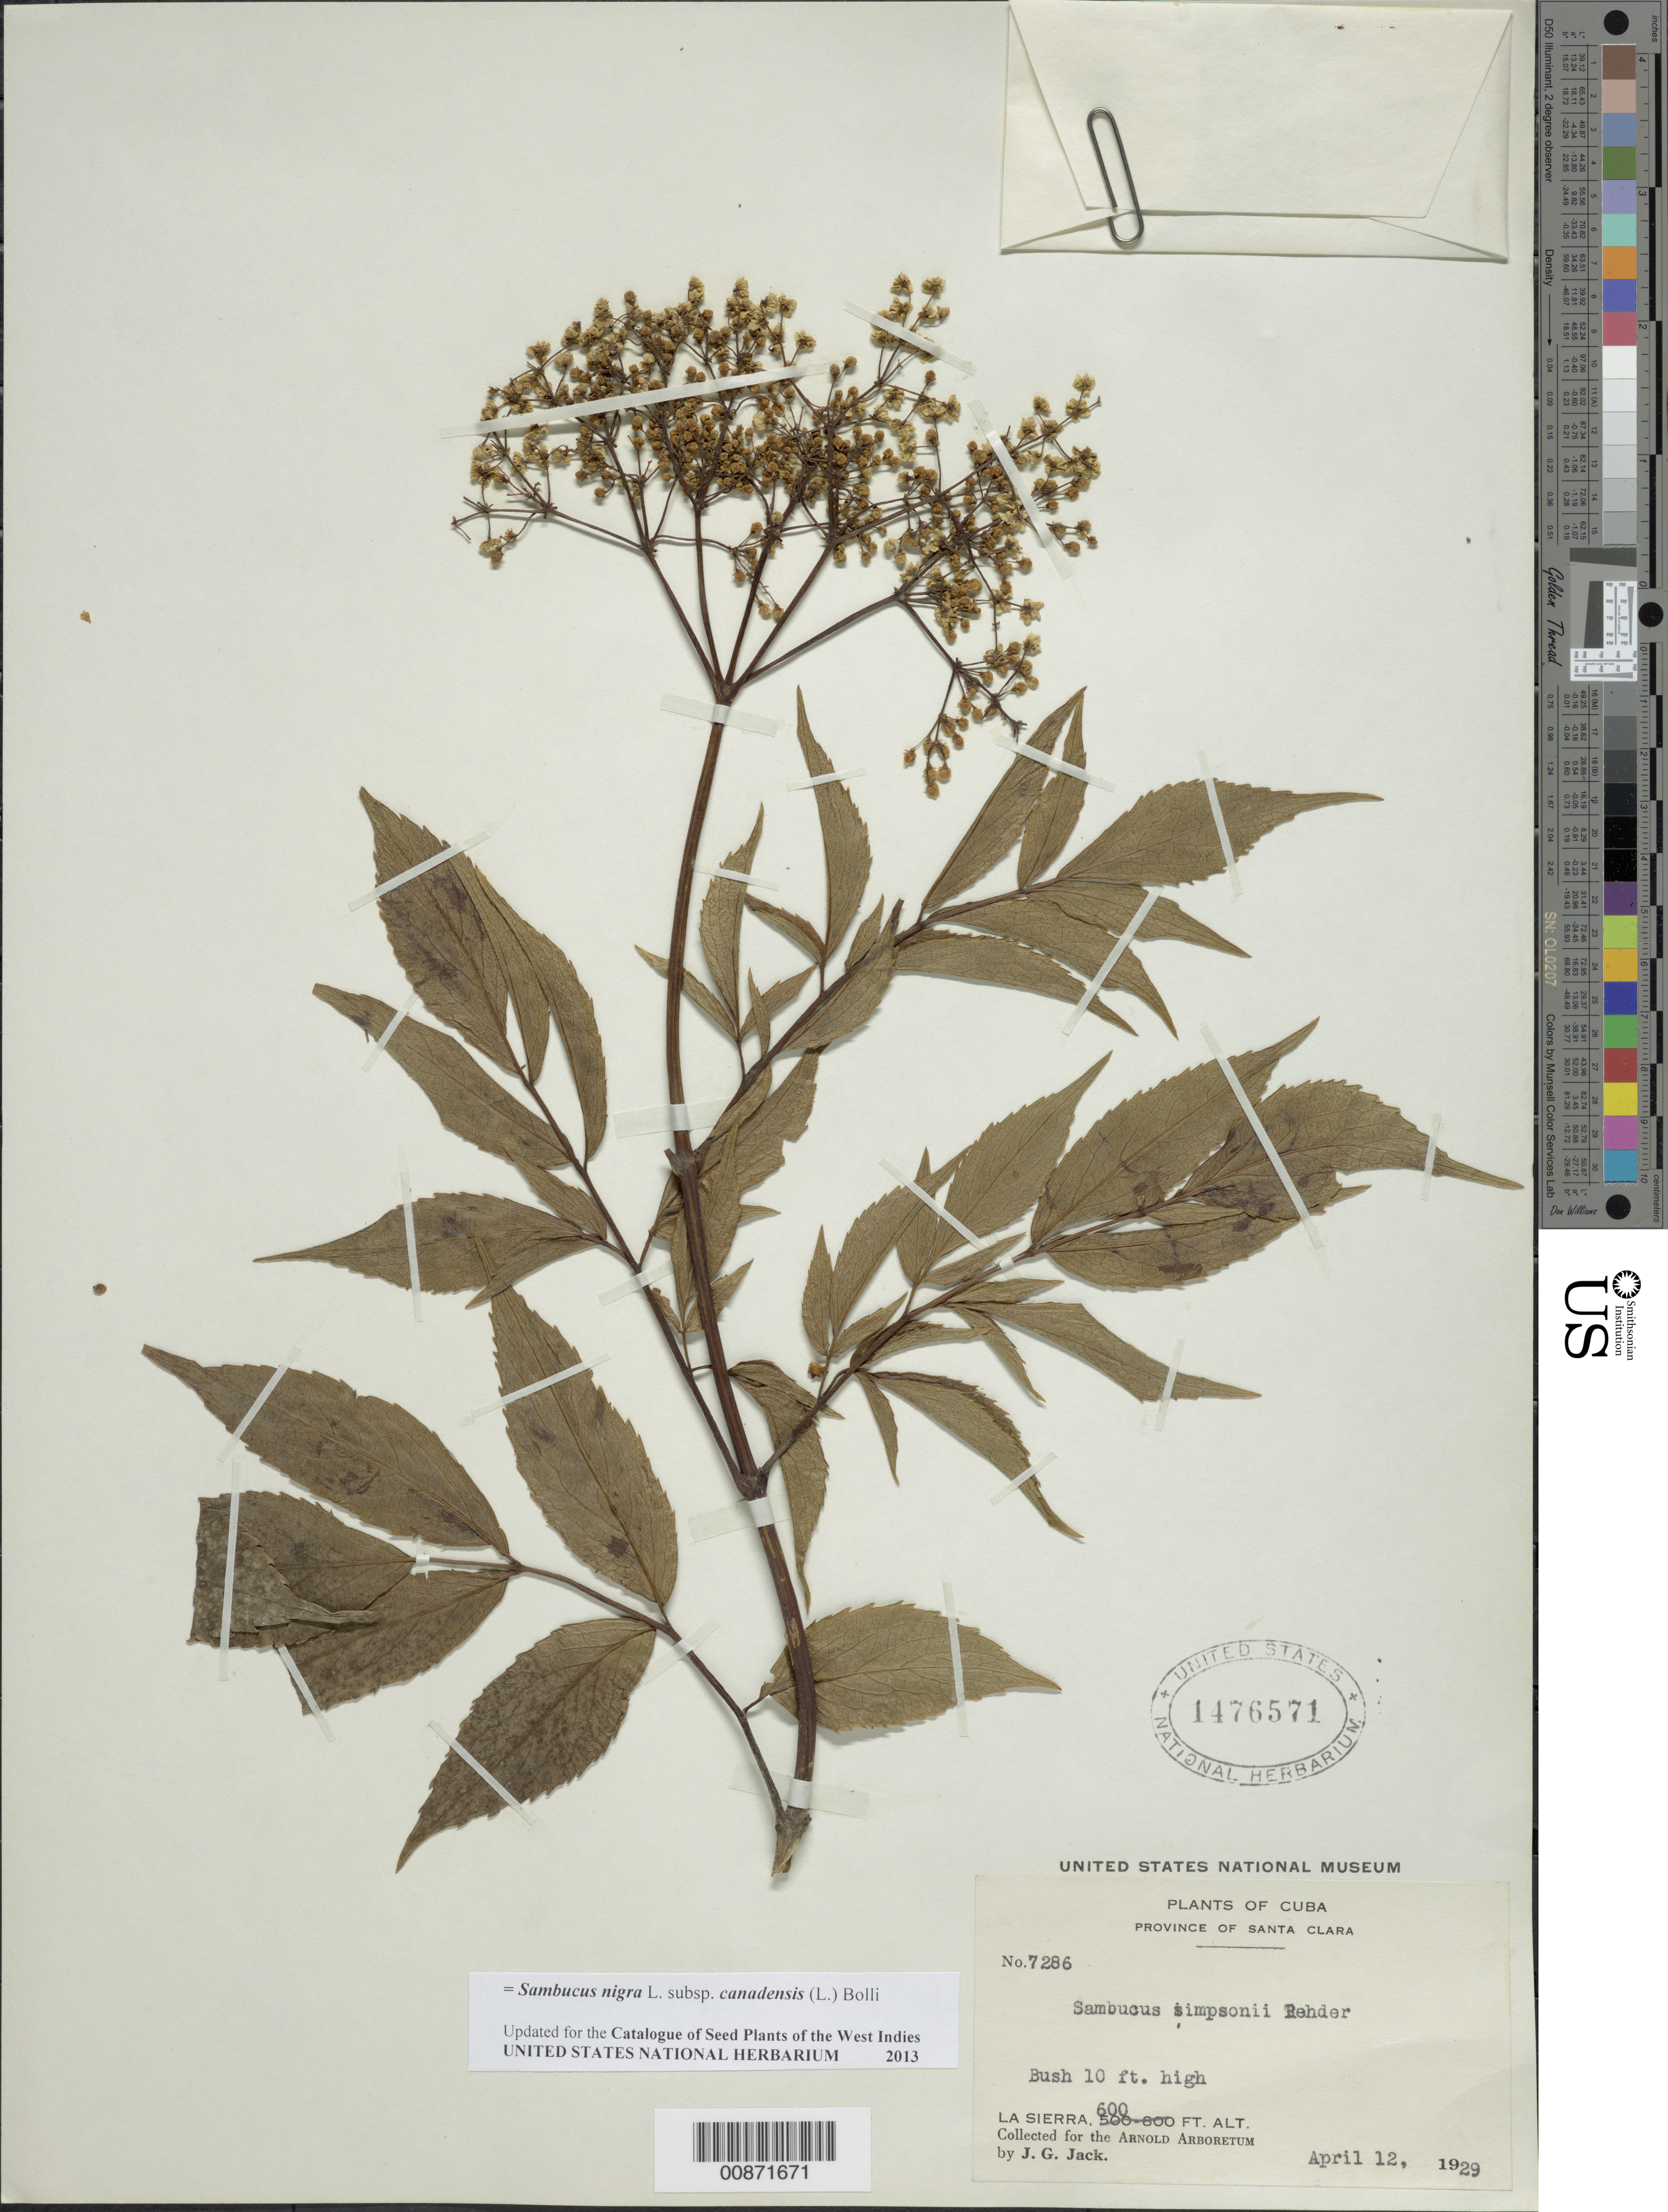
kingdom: Plantae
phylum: Tracheophyta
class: Magnoliopsida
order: Dipsacales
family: Viburnaceae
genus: Sambucus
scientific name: Sambucus nigra subsp. canadensis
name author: (L.) Bolli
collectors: J. G. Jack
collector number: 7286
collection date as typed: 12 Apr 1929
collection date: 1929-04-12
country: Cuba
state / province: Las Villas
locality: La Sierra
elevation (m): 183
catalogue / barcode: US 1476571